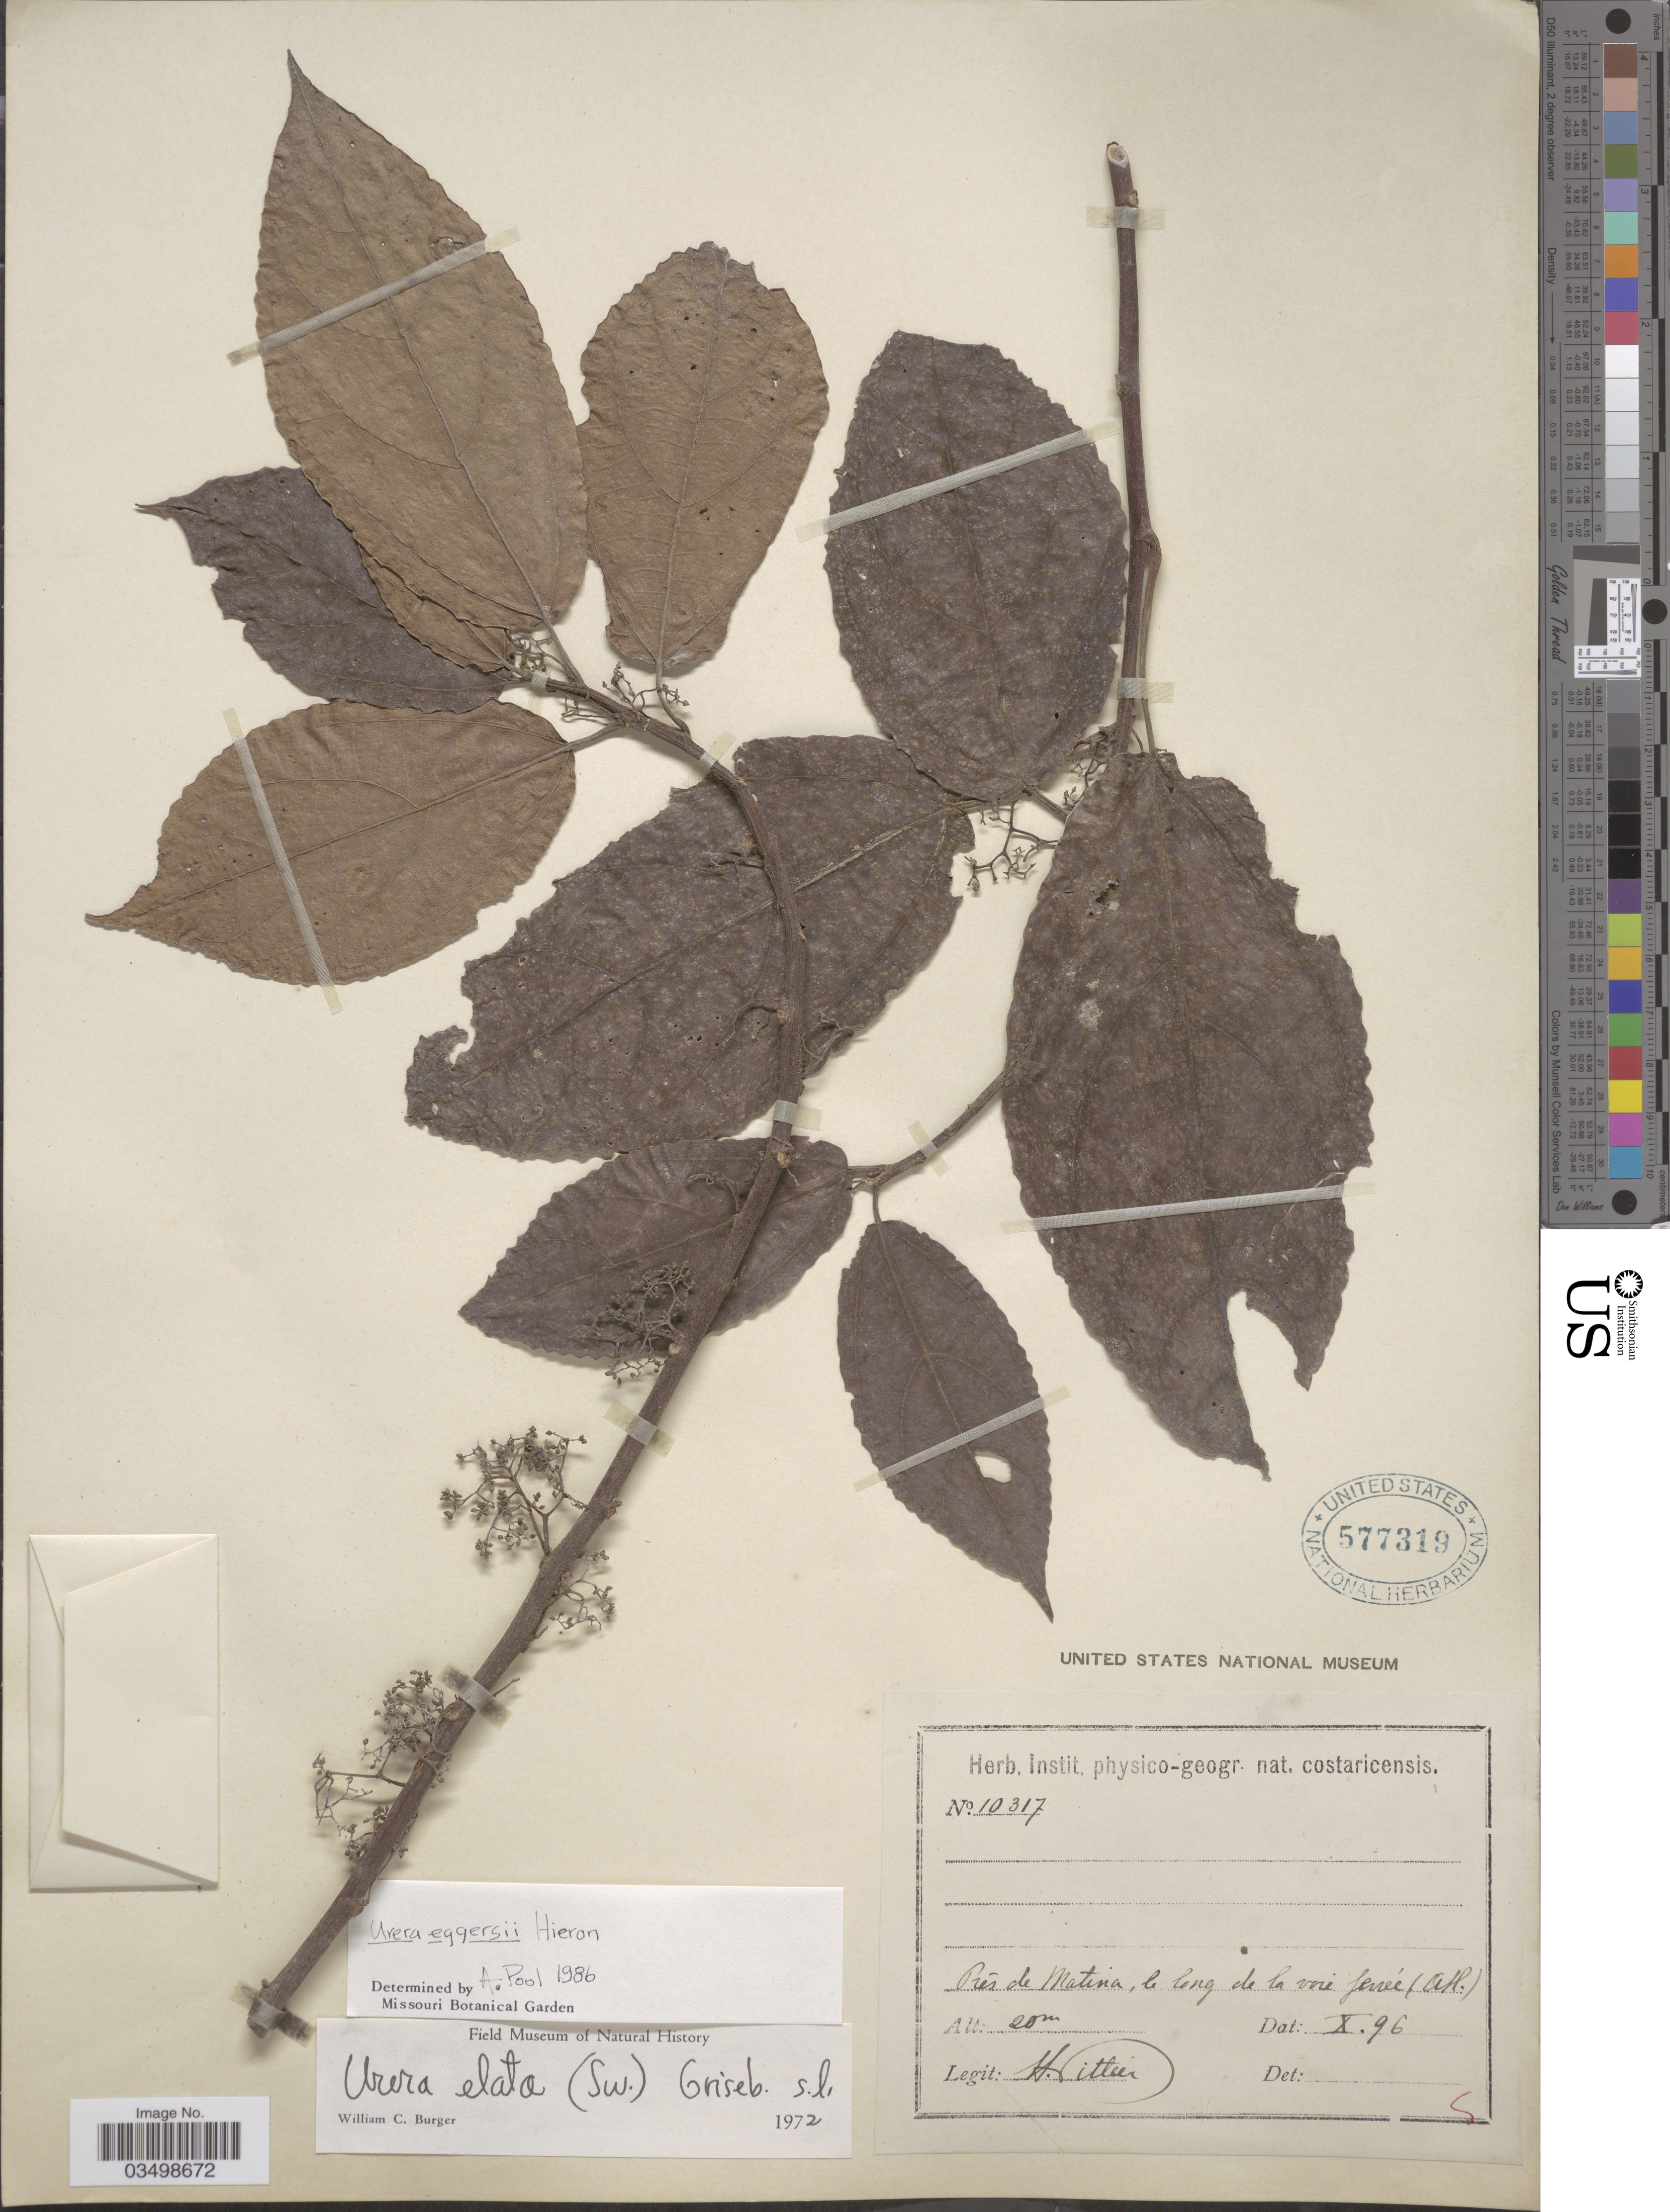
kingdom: Plantae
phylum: Tracheophyta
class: Magnoliopsida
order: Rosales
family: Urticaceae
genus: Urera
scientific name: Urera eggersii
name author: Hieron.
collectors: H. F. Pittier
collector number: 10317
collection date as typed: Transcribed d/m/y: /10/96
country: Costa Rica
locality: Prés de Matina, le long de la voie ferreé (AH).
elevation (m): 20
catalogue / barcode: US 577319